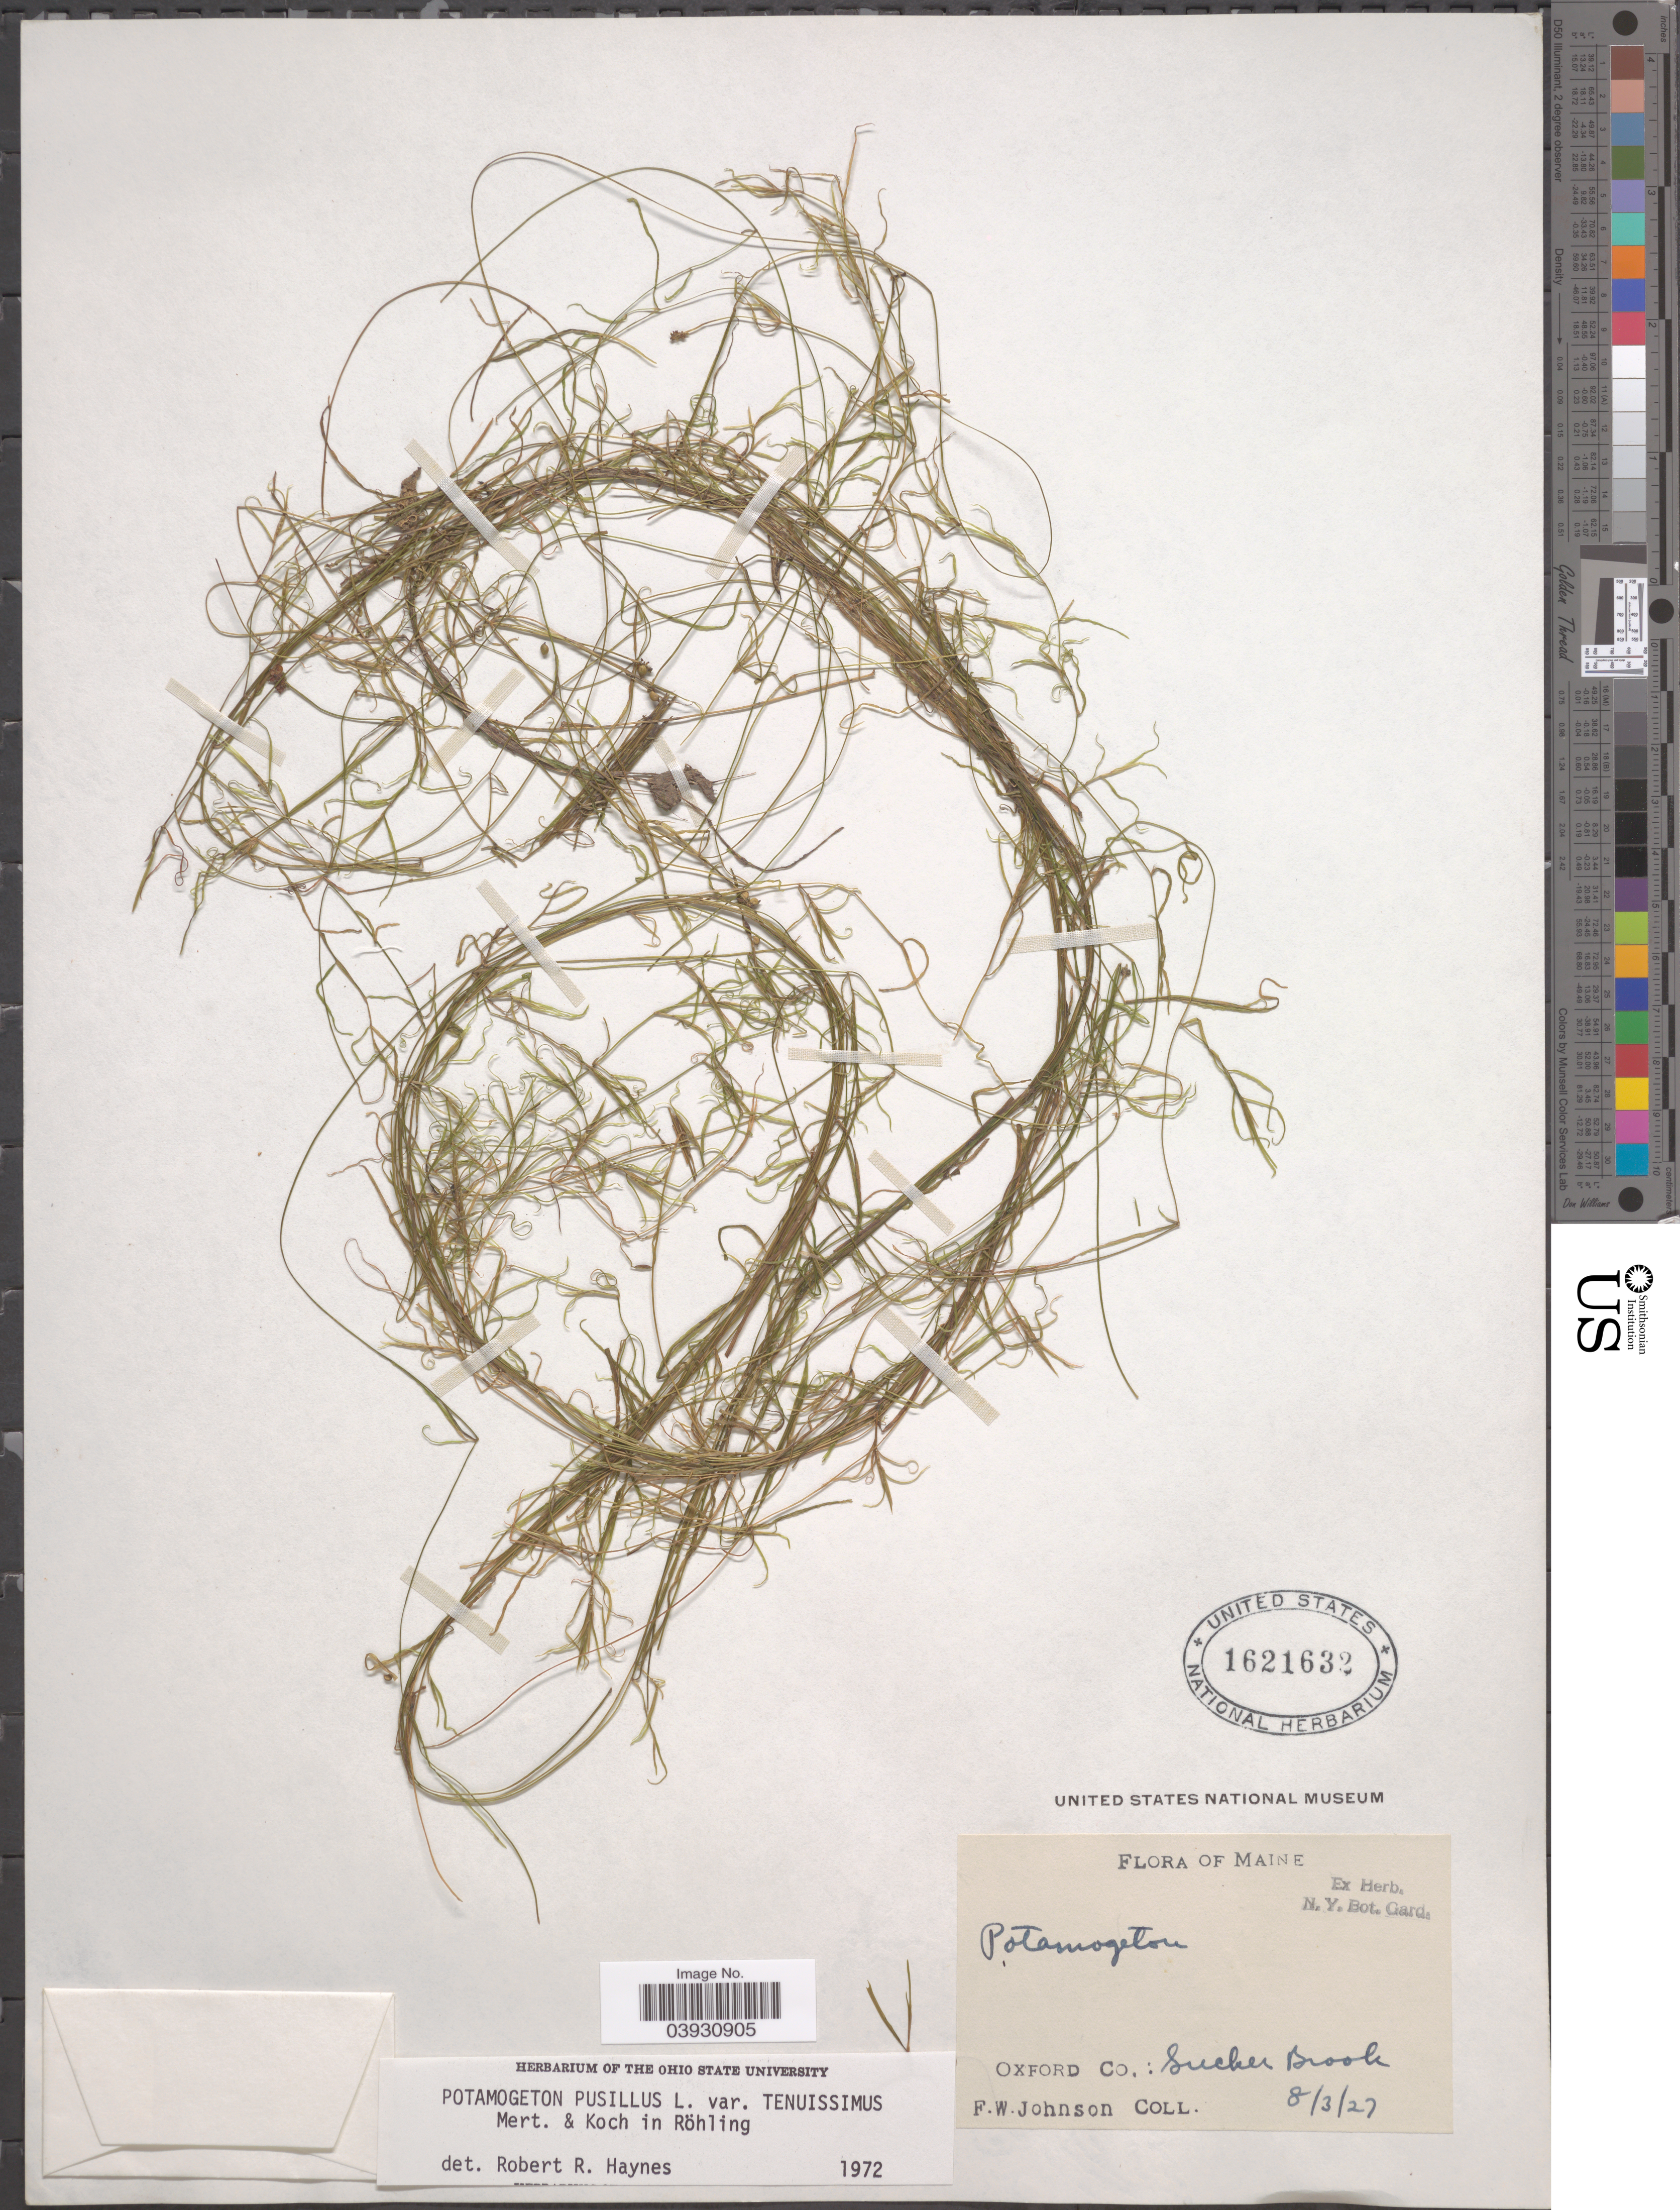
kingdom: Plantae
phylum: Tracheophyta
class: Liliopsida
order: Alismatales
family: Potamogetonaceae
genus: Potamogeton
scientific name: Potamogeton pusillus subsp. tenuissimus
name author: Mert. & W.D.J. Koch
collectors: F. W. Johnson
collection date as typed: Transcribed d/m/y: 3/8/27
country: United States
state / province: Maine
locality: Oxford Co.: Sucker Brook.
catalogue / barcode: US 1621632